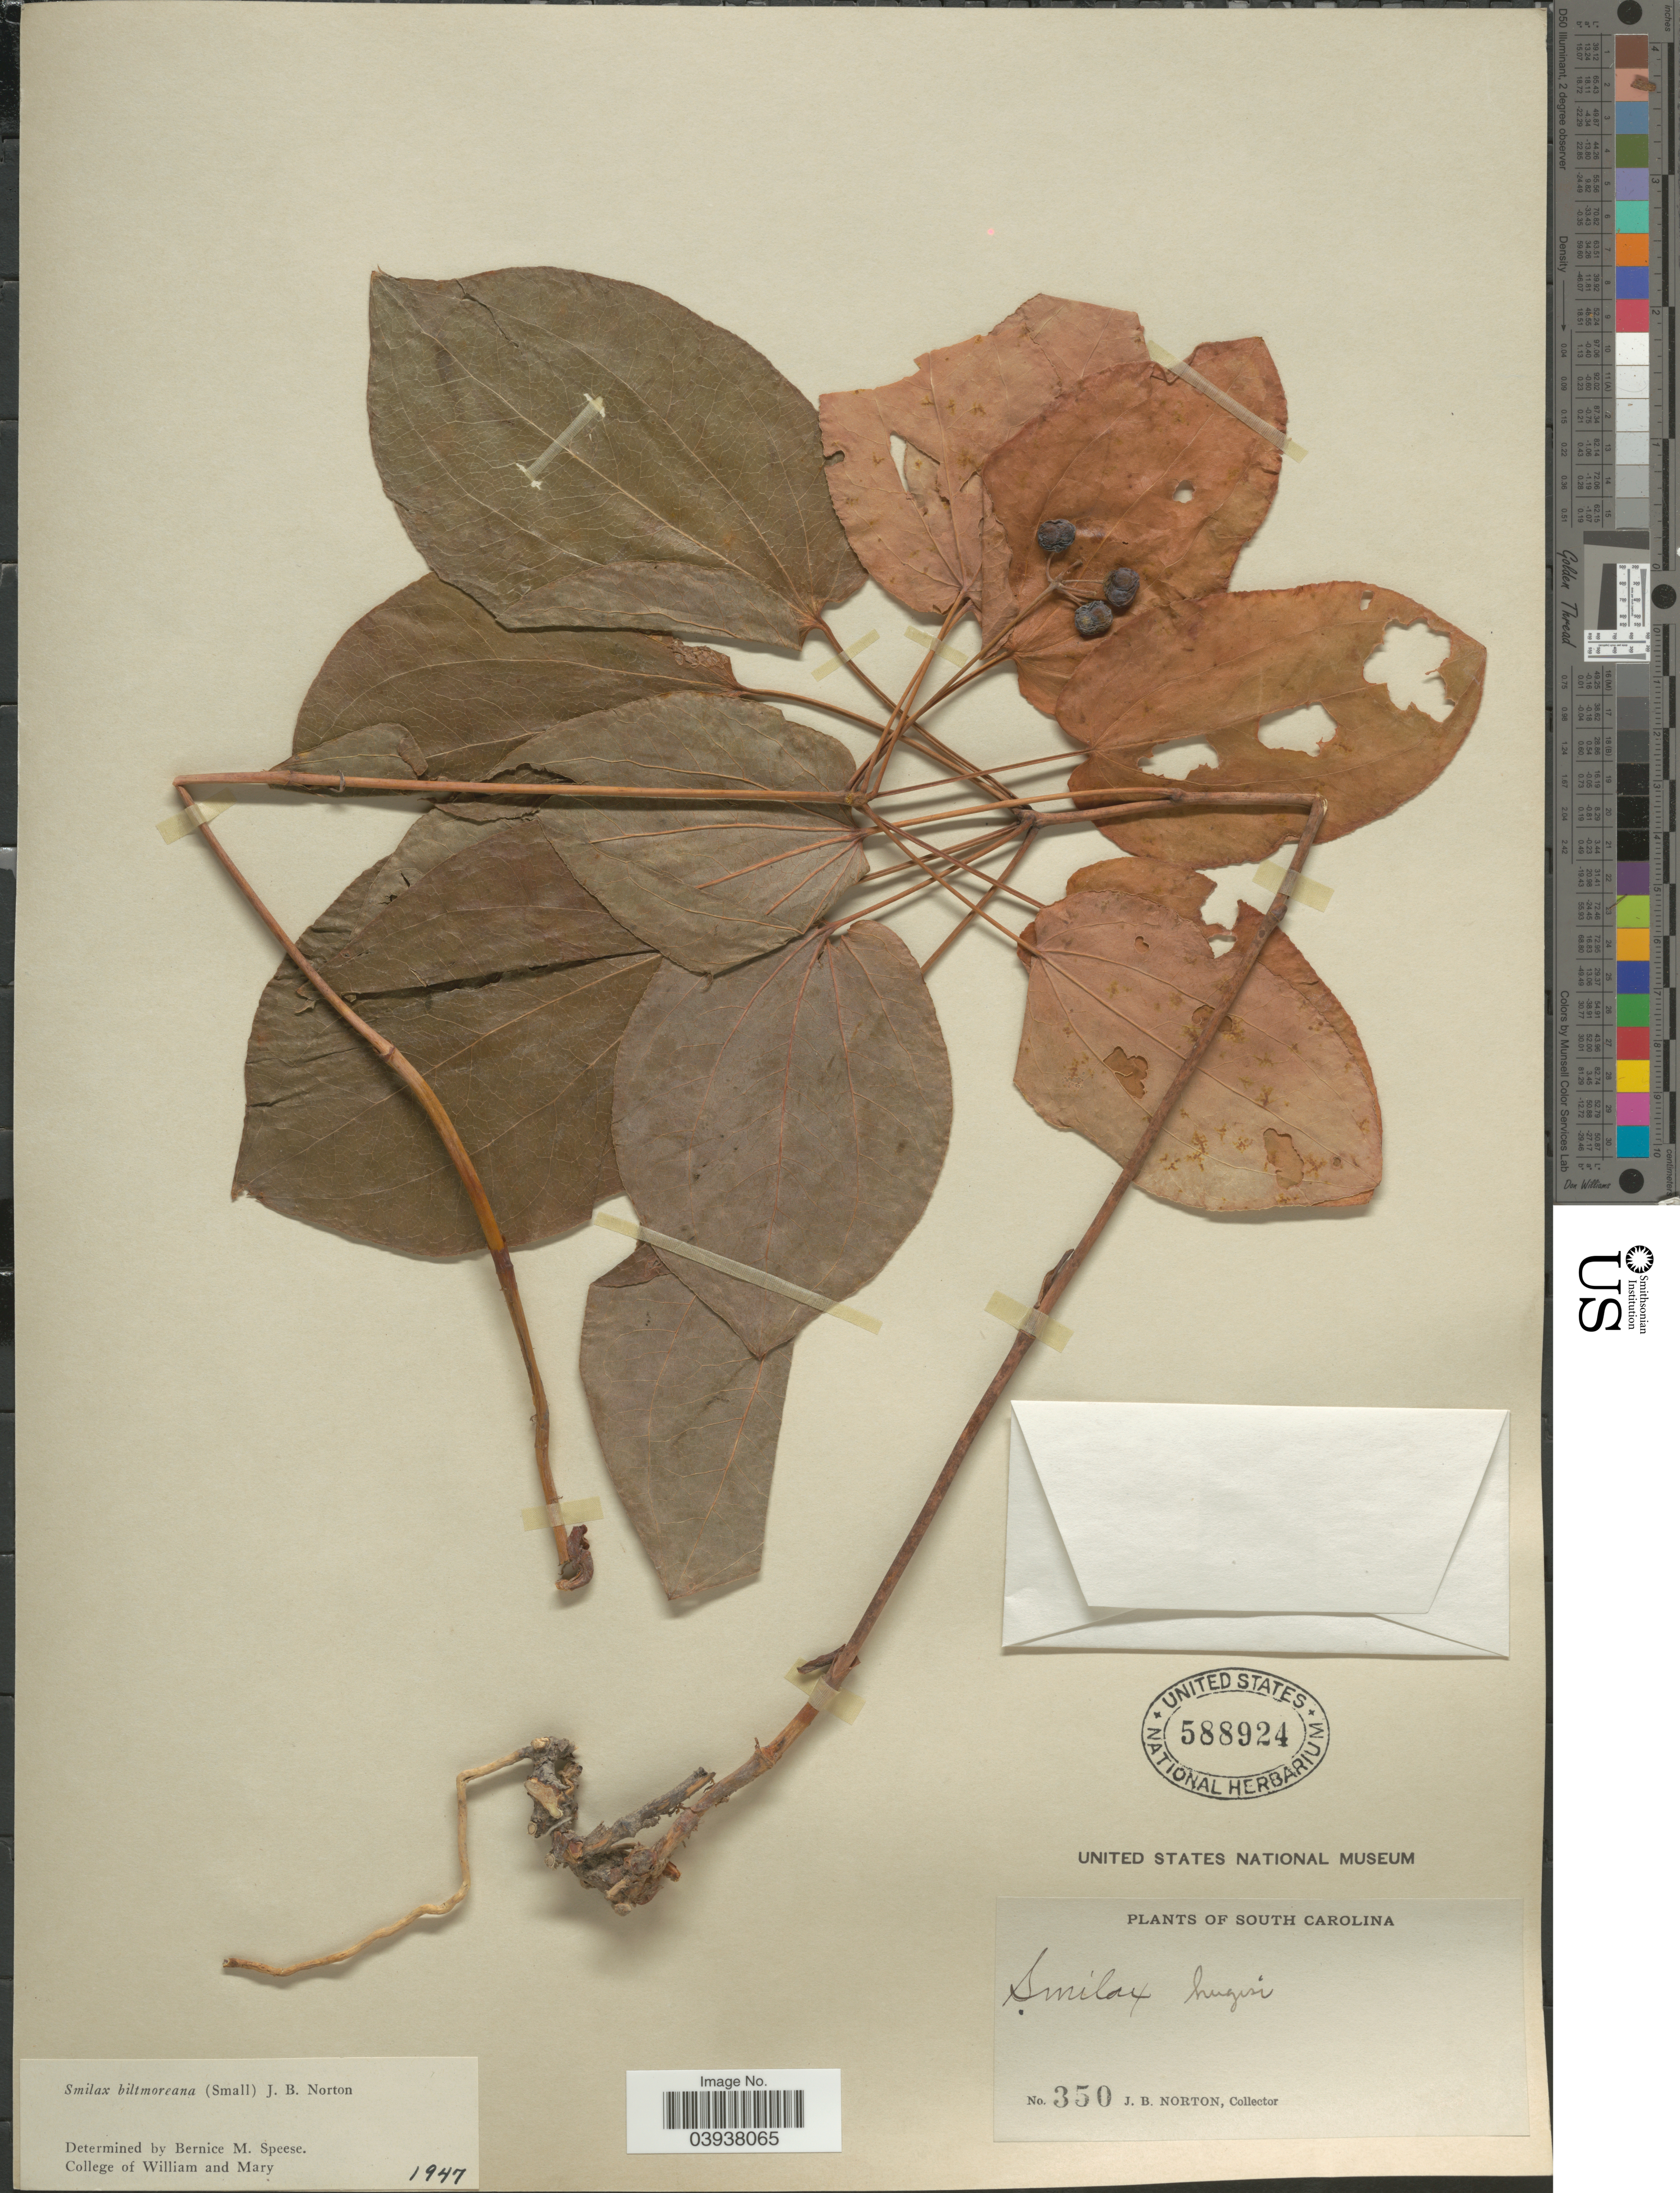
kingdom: Plantae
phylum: Tracheophyta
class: Liliopsida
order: Liliales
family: Smilacaceae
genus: Smilax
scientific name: Smilax biltmoreana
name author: (Small) J.B. Norton ex Pennell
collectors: J. B. Norton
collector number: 350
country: United States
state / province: South Carolina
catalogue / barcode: US 588924